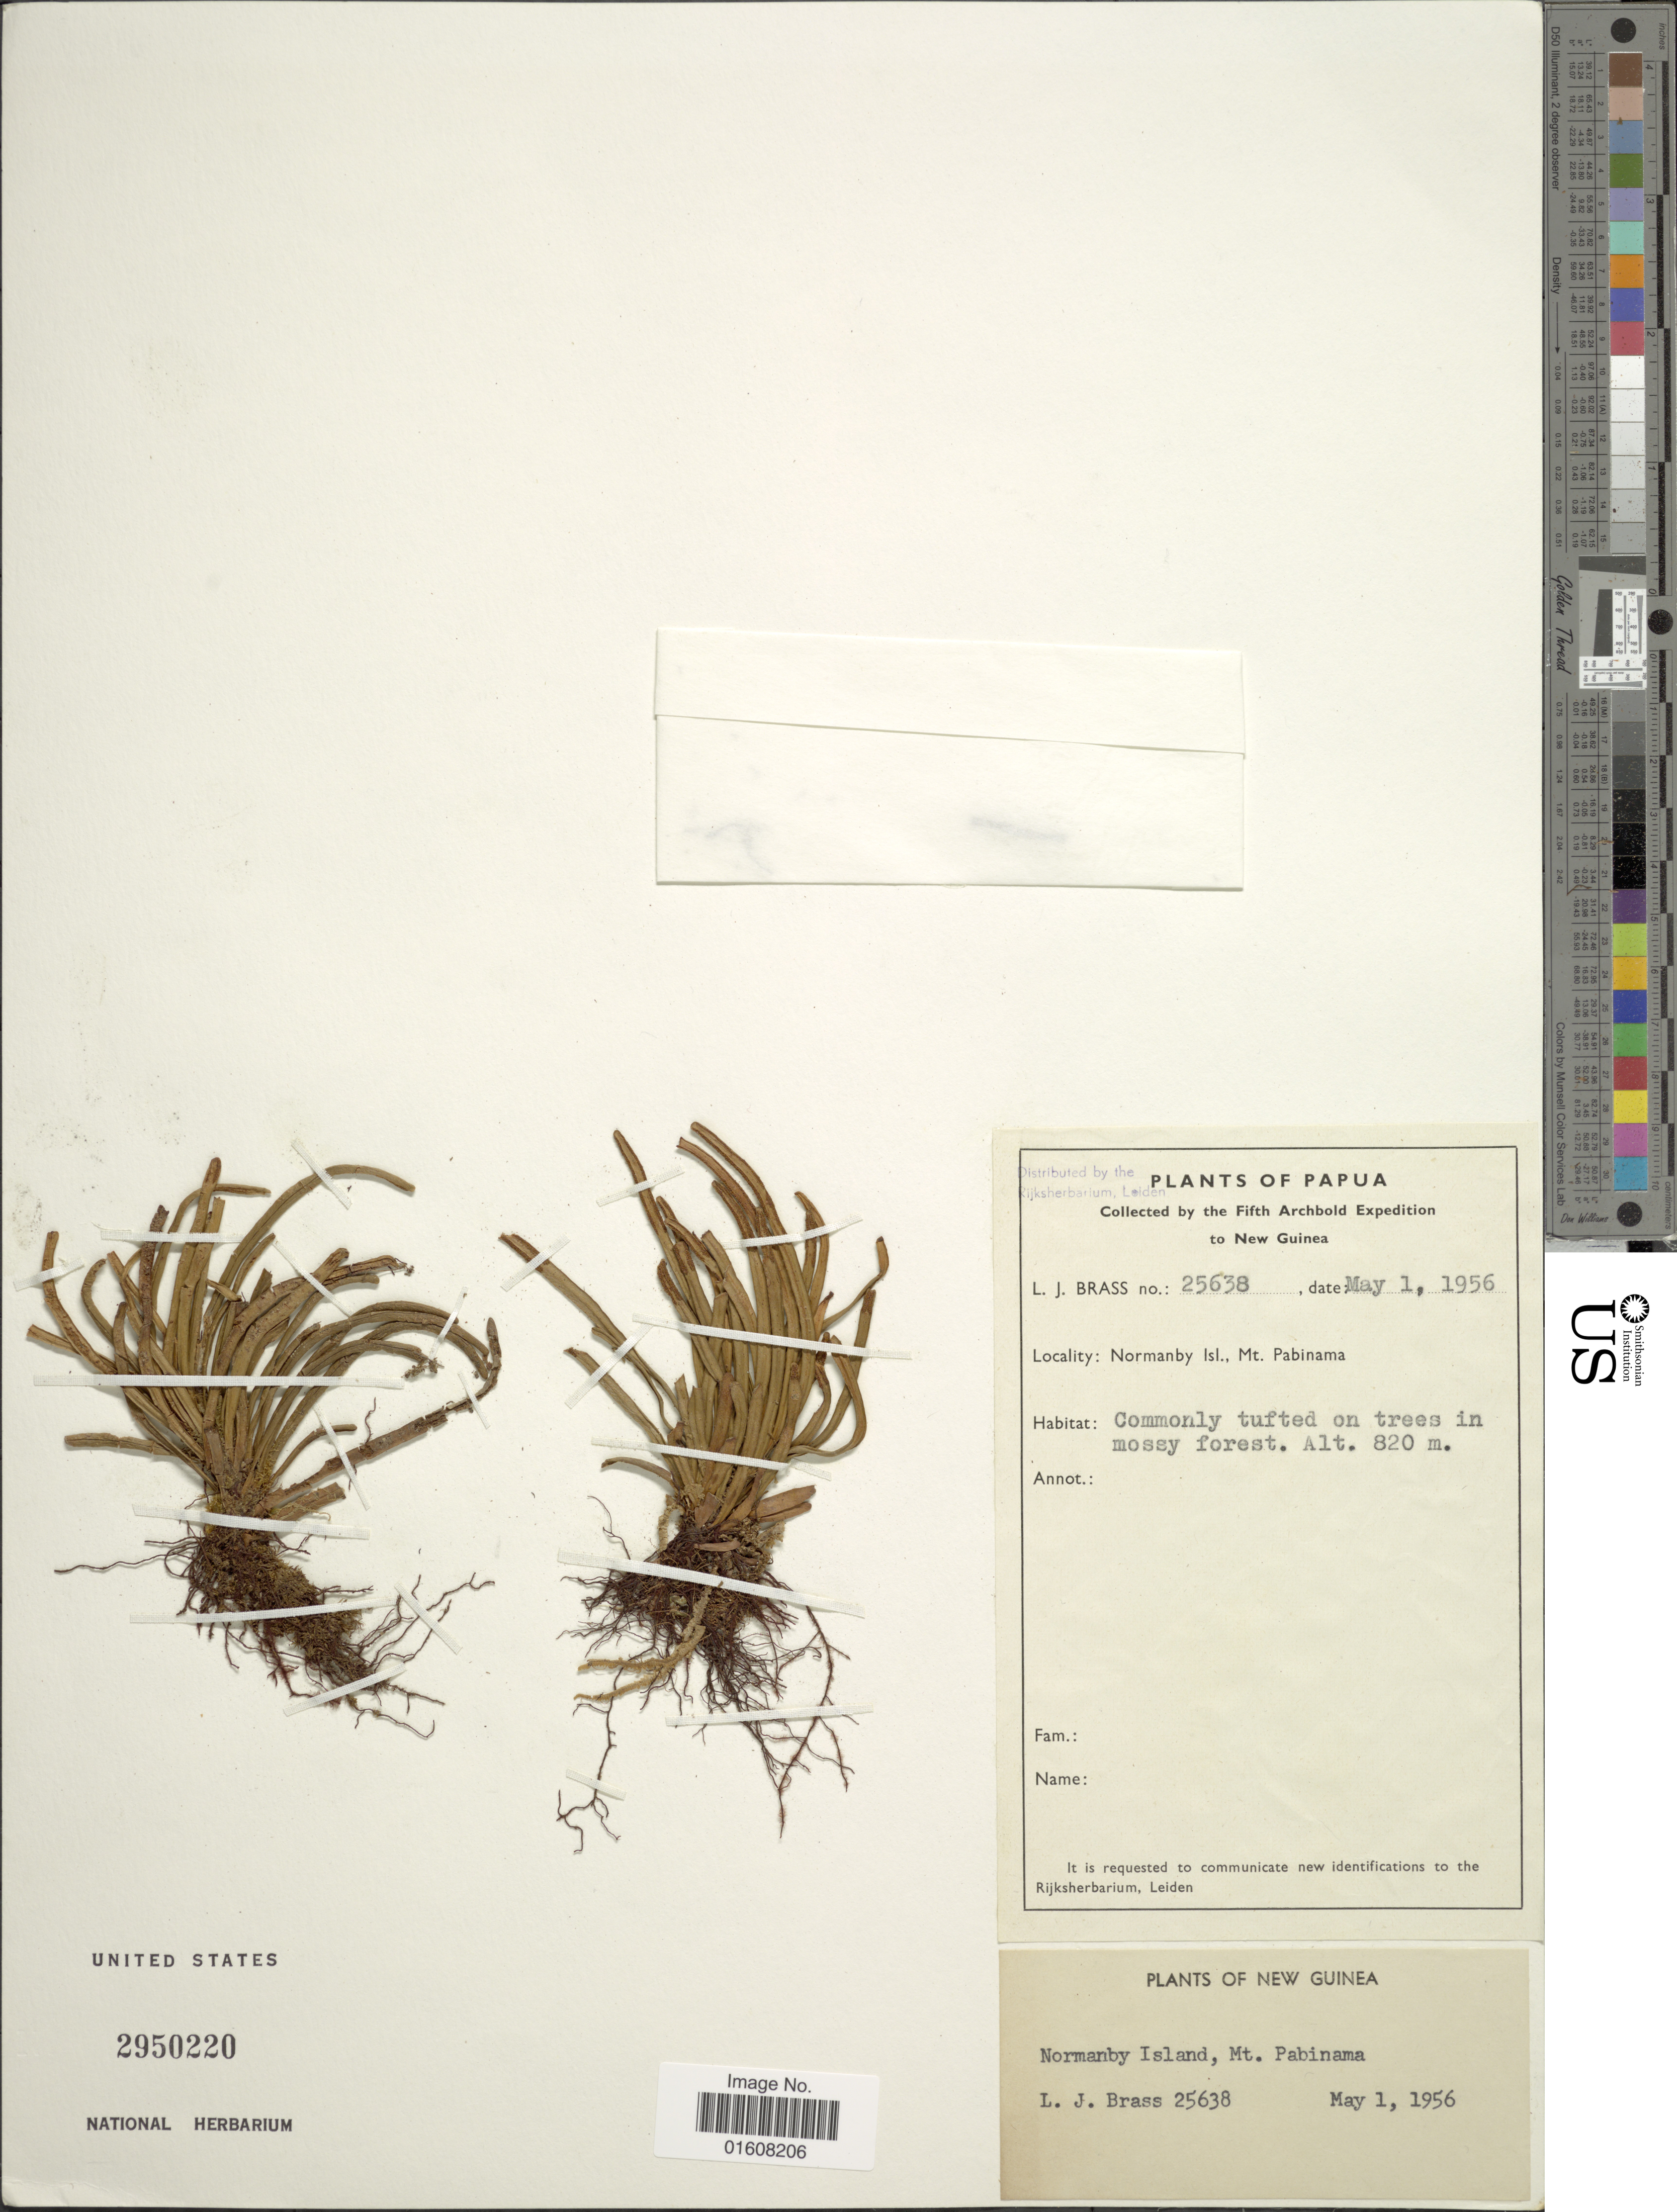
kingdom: Plantae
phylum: Tracheophyta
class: Polypodiopsida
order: Polypodiales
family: Polypodiaceae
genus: Grammitis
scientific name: Grammitis sp.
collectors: L. J. Brass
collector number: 25638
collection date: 1956-05-01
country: Papua New Guinea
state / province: Milne Bay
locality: Papua. New Guinea. Normanby Isl., Mt. Pabinama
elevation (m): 820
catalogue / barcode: US 2950220